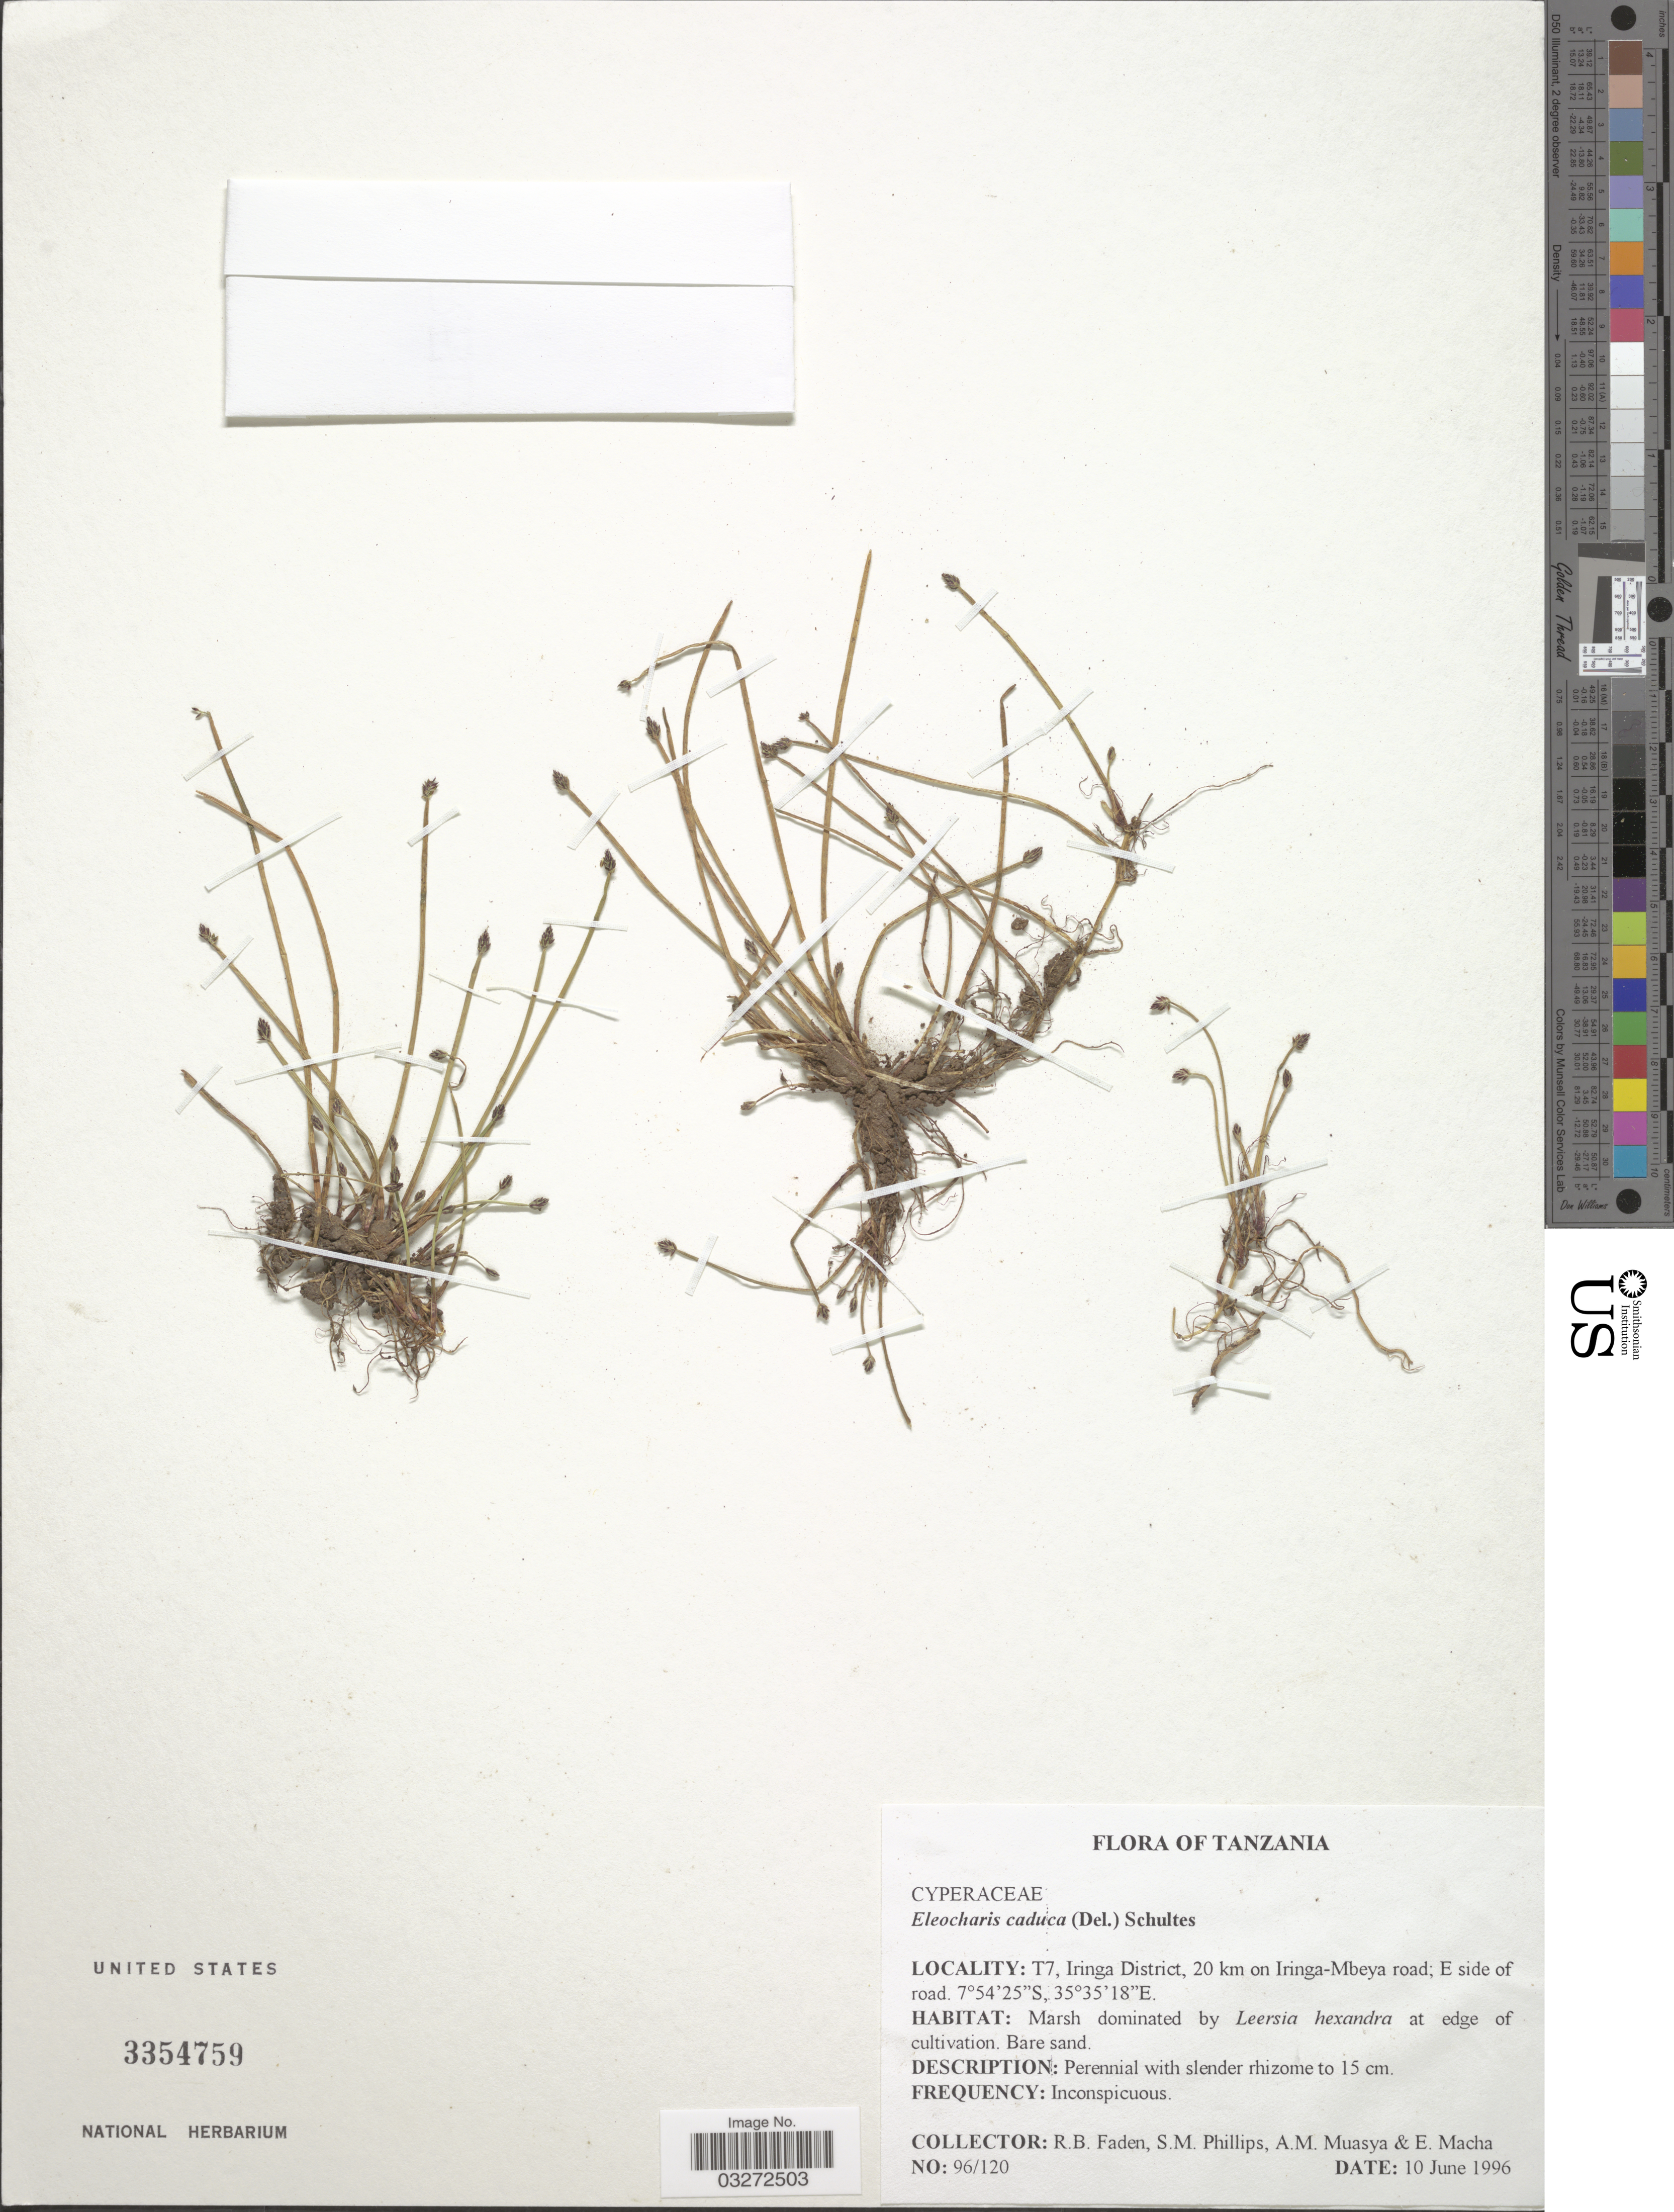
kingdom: Plantae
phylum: Tracheophyta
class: Liliopsida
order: Poales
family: Cyperaceae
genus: Eleocharis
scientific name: Eleocharis caduca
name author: (Delile) Schult.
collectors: R. B. Faden, S. M. Phillips, A. Muasya & E. Macha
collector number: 96/120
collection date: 1996-06-10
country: Tanzania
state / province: Iringa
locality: T7, Iringa District, 20 km on Iringa-Mbeya road; E side of road.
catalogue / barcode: US 3354759